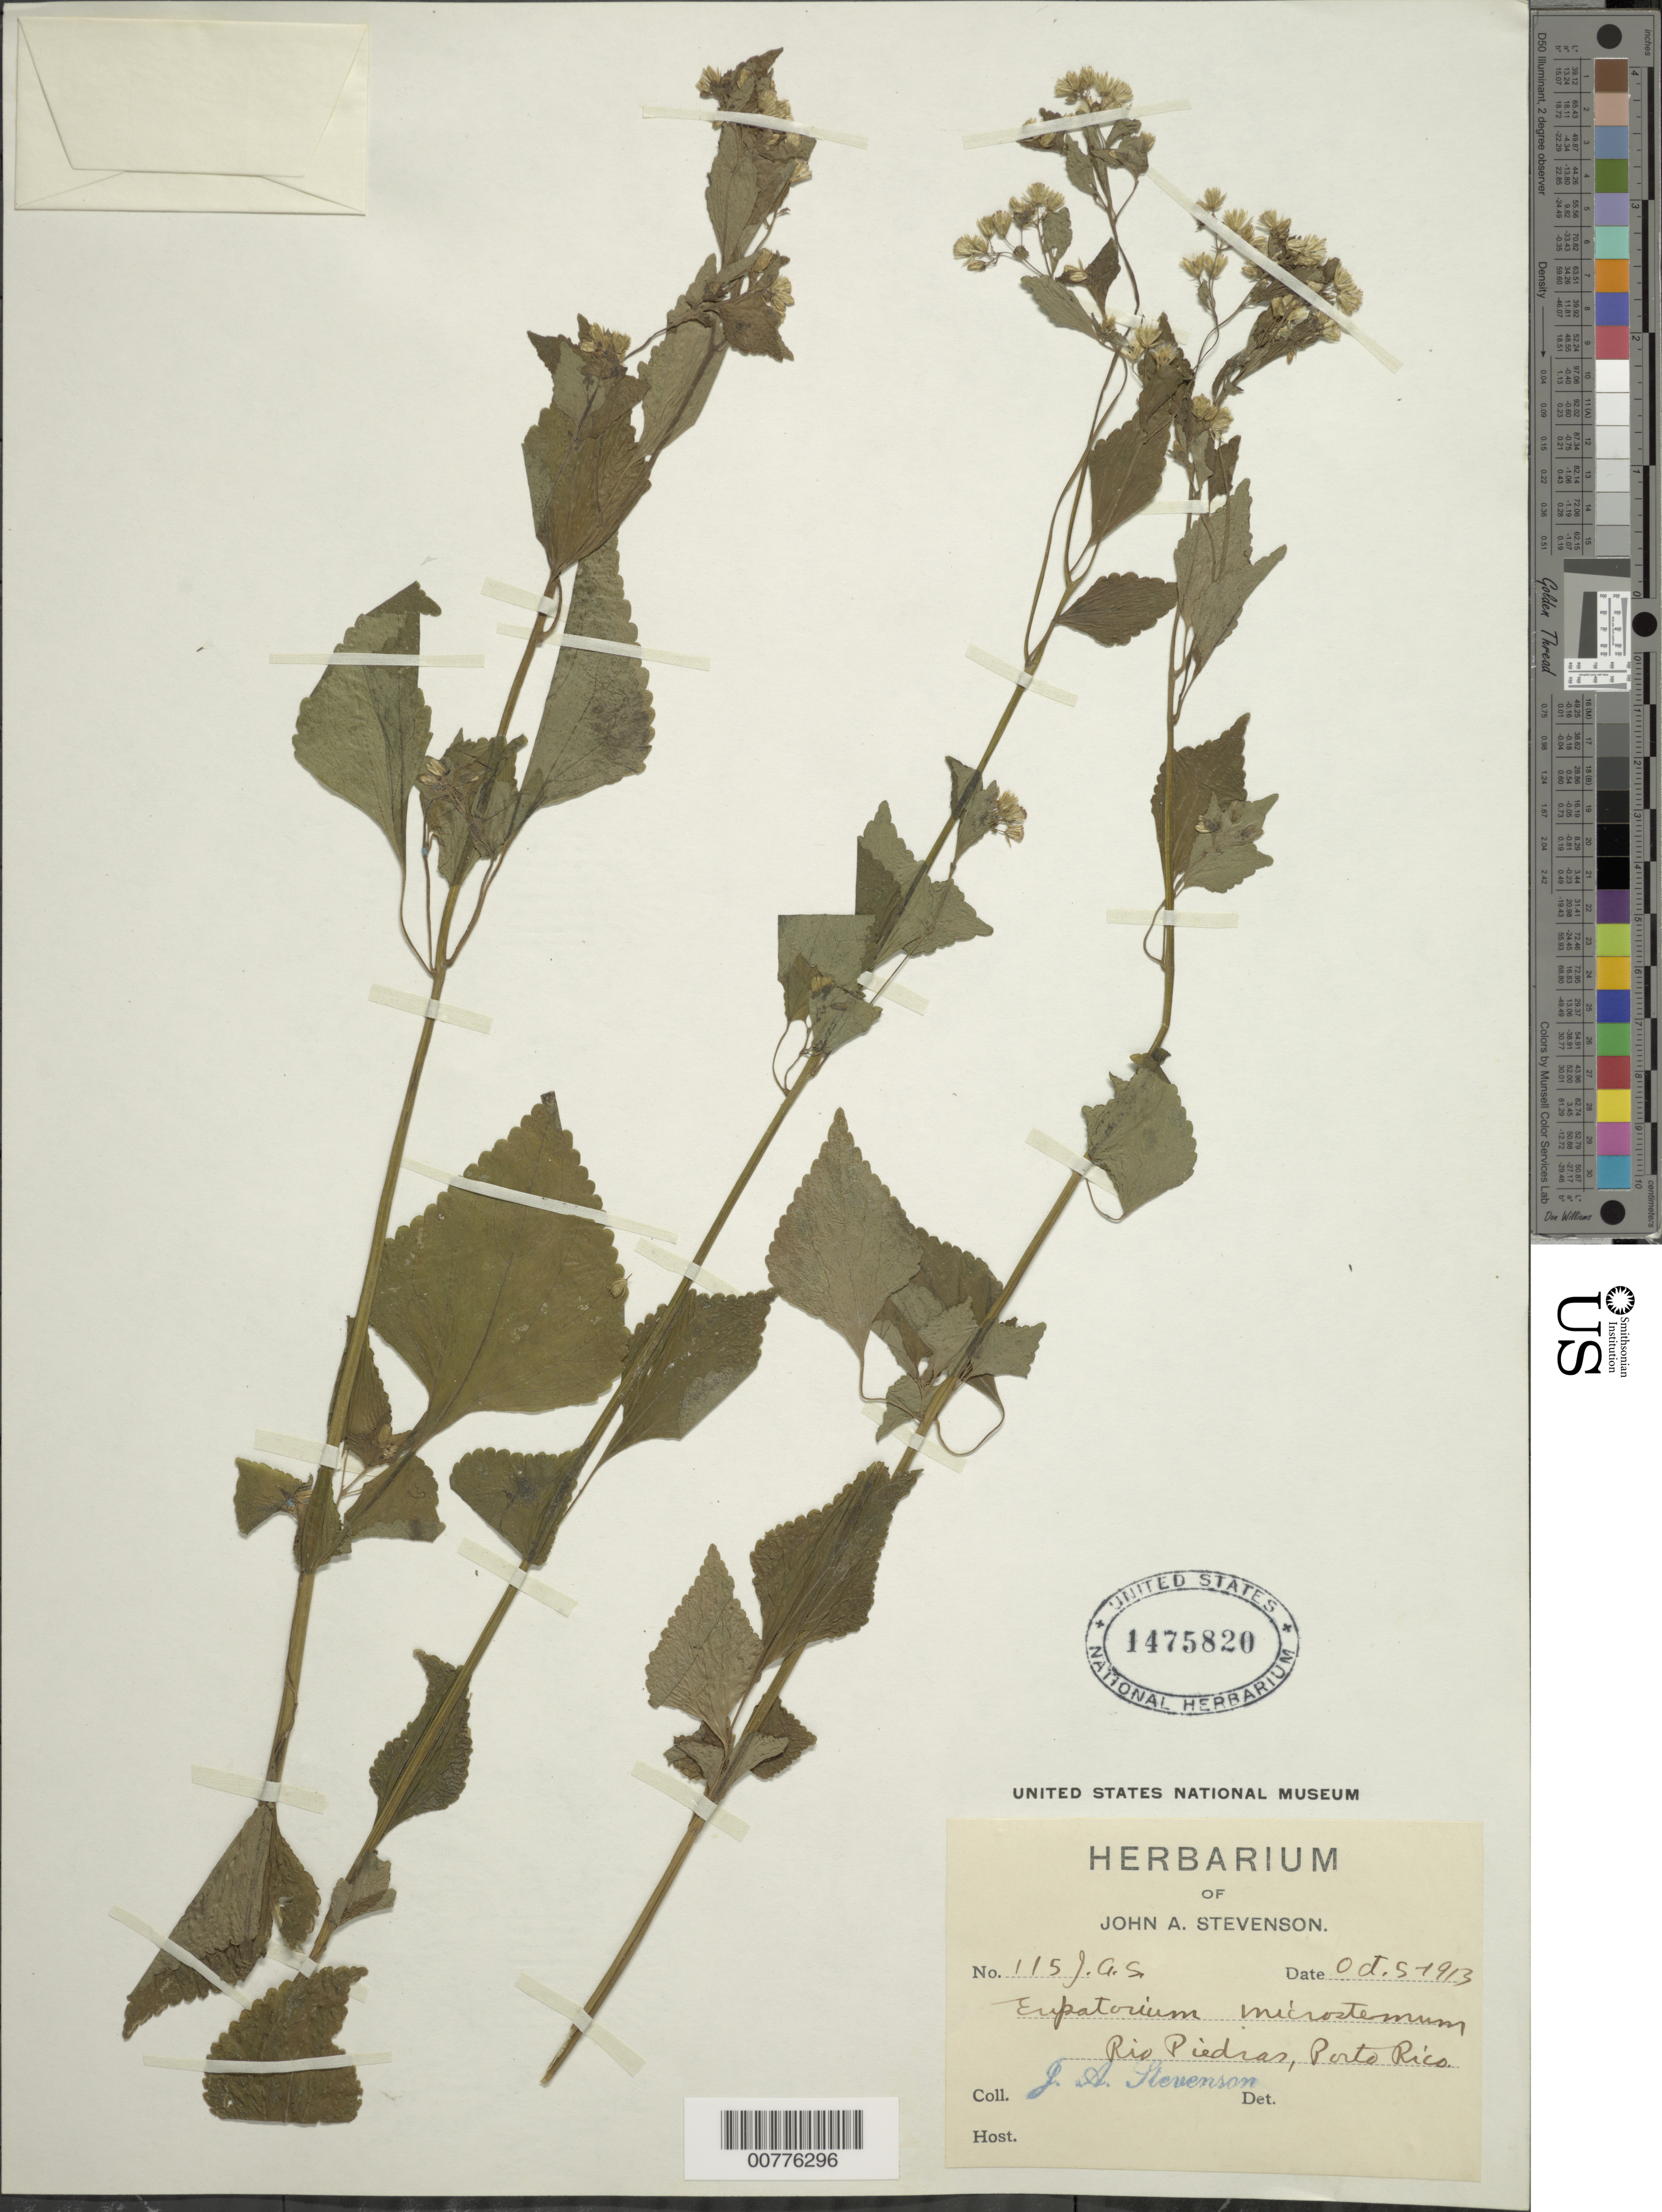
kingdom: Plantae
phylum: Tracheophyta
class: Magnoliopsida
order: Asterales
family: Asteraceae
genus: Fleischmannia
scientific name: Fleischmannia microstemon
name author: (Cass.) R.M. King & H. Rob.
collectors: J. Stevenson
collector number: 115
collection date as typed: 05 Oct 1913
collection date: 1913-10-05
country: Puerto Rico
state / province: San Juan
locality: Río Piedras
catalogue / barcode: US 1475820